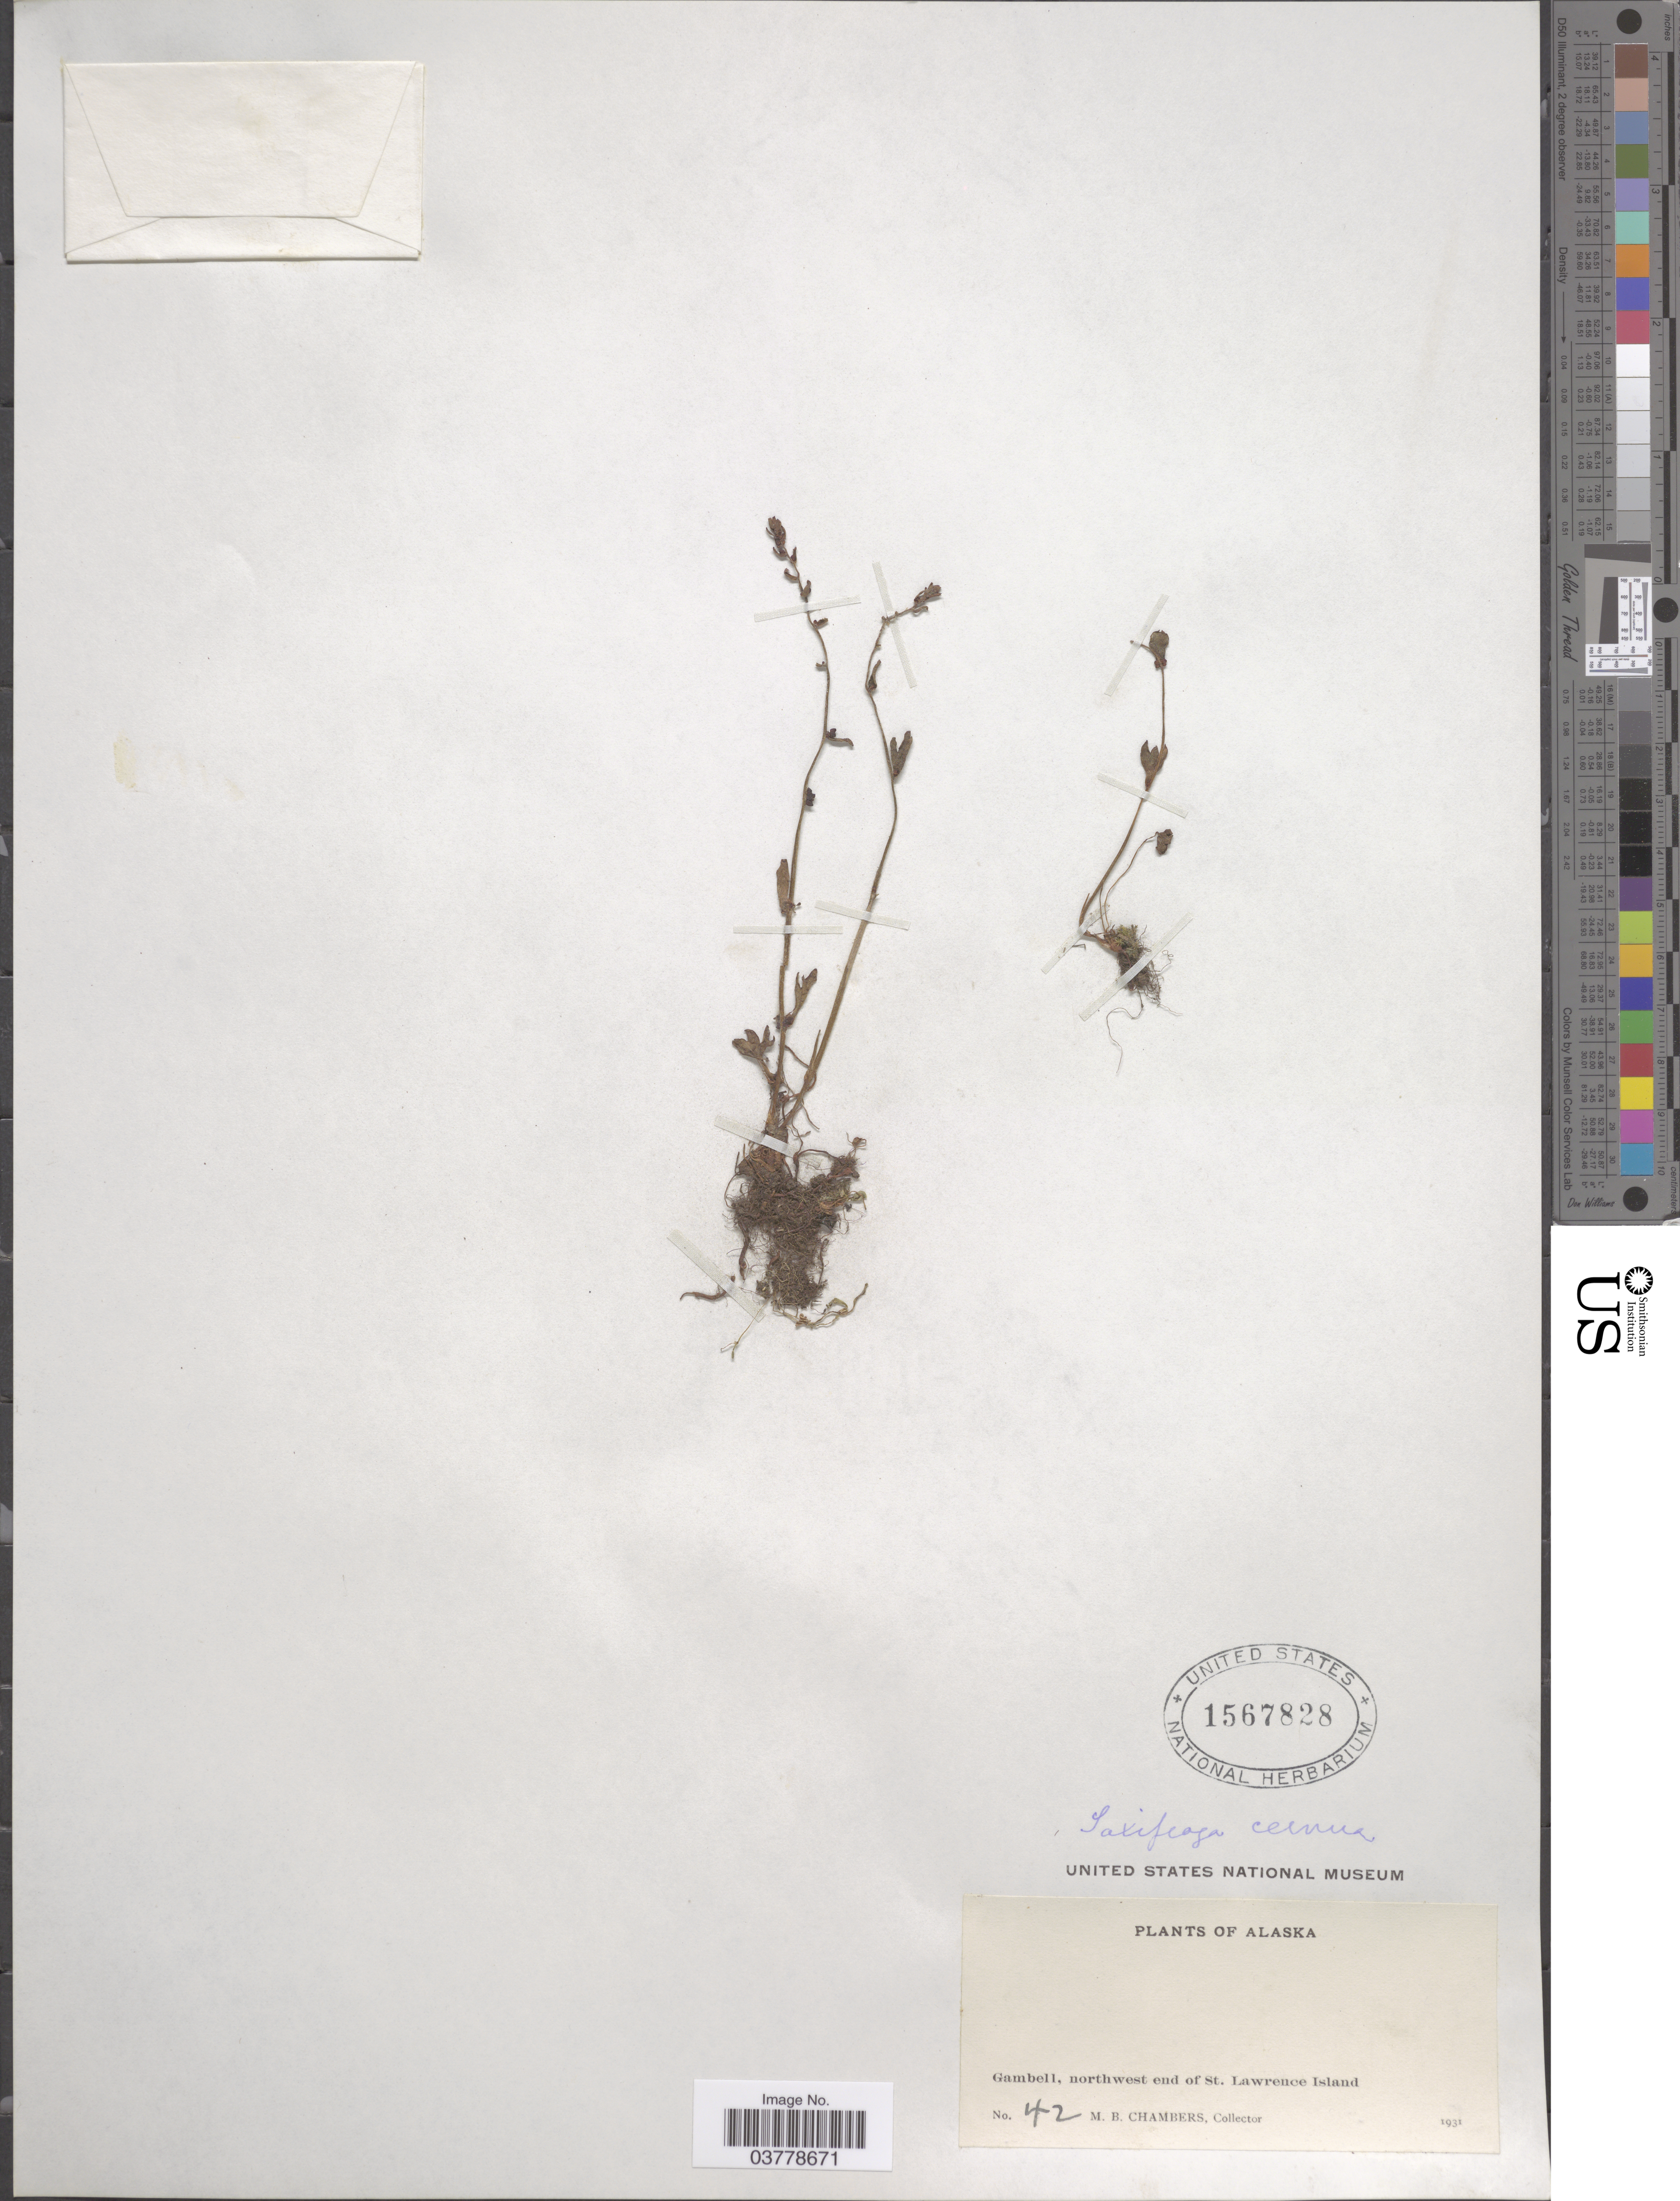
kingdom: Plantae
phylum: Tracheophyta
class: Magnoliopsida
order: Saxifragales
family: Saxifragaceae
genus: Saxifraga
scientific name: Saxifraga cernua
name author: L.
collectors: M. Chambers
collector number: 42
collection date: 1931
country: United States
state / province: Alaska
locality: Gambell, northwest end of St. Lawrence Island.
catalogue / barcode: US 1567828